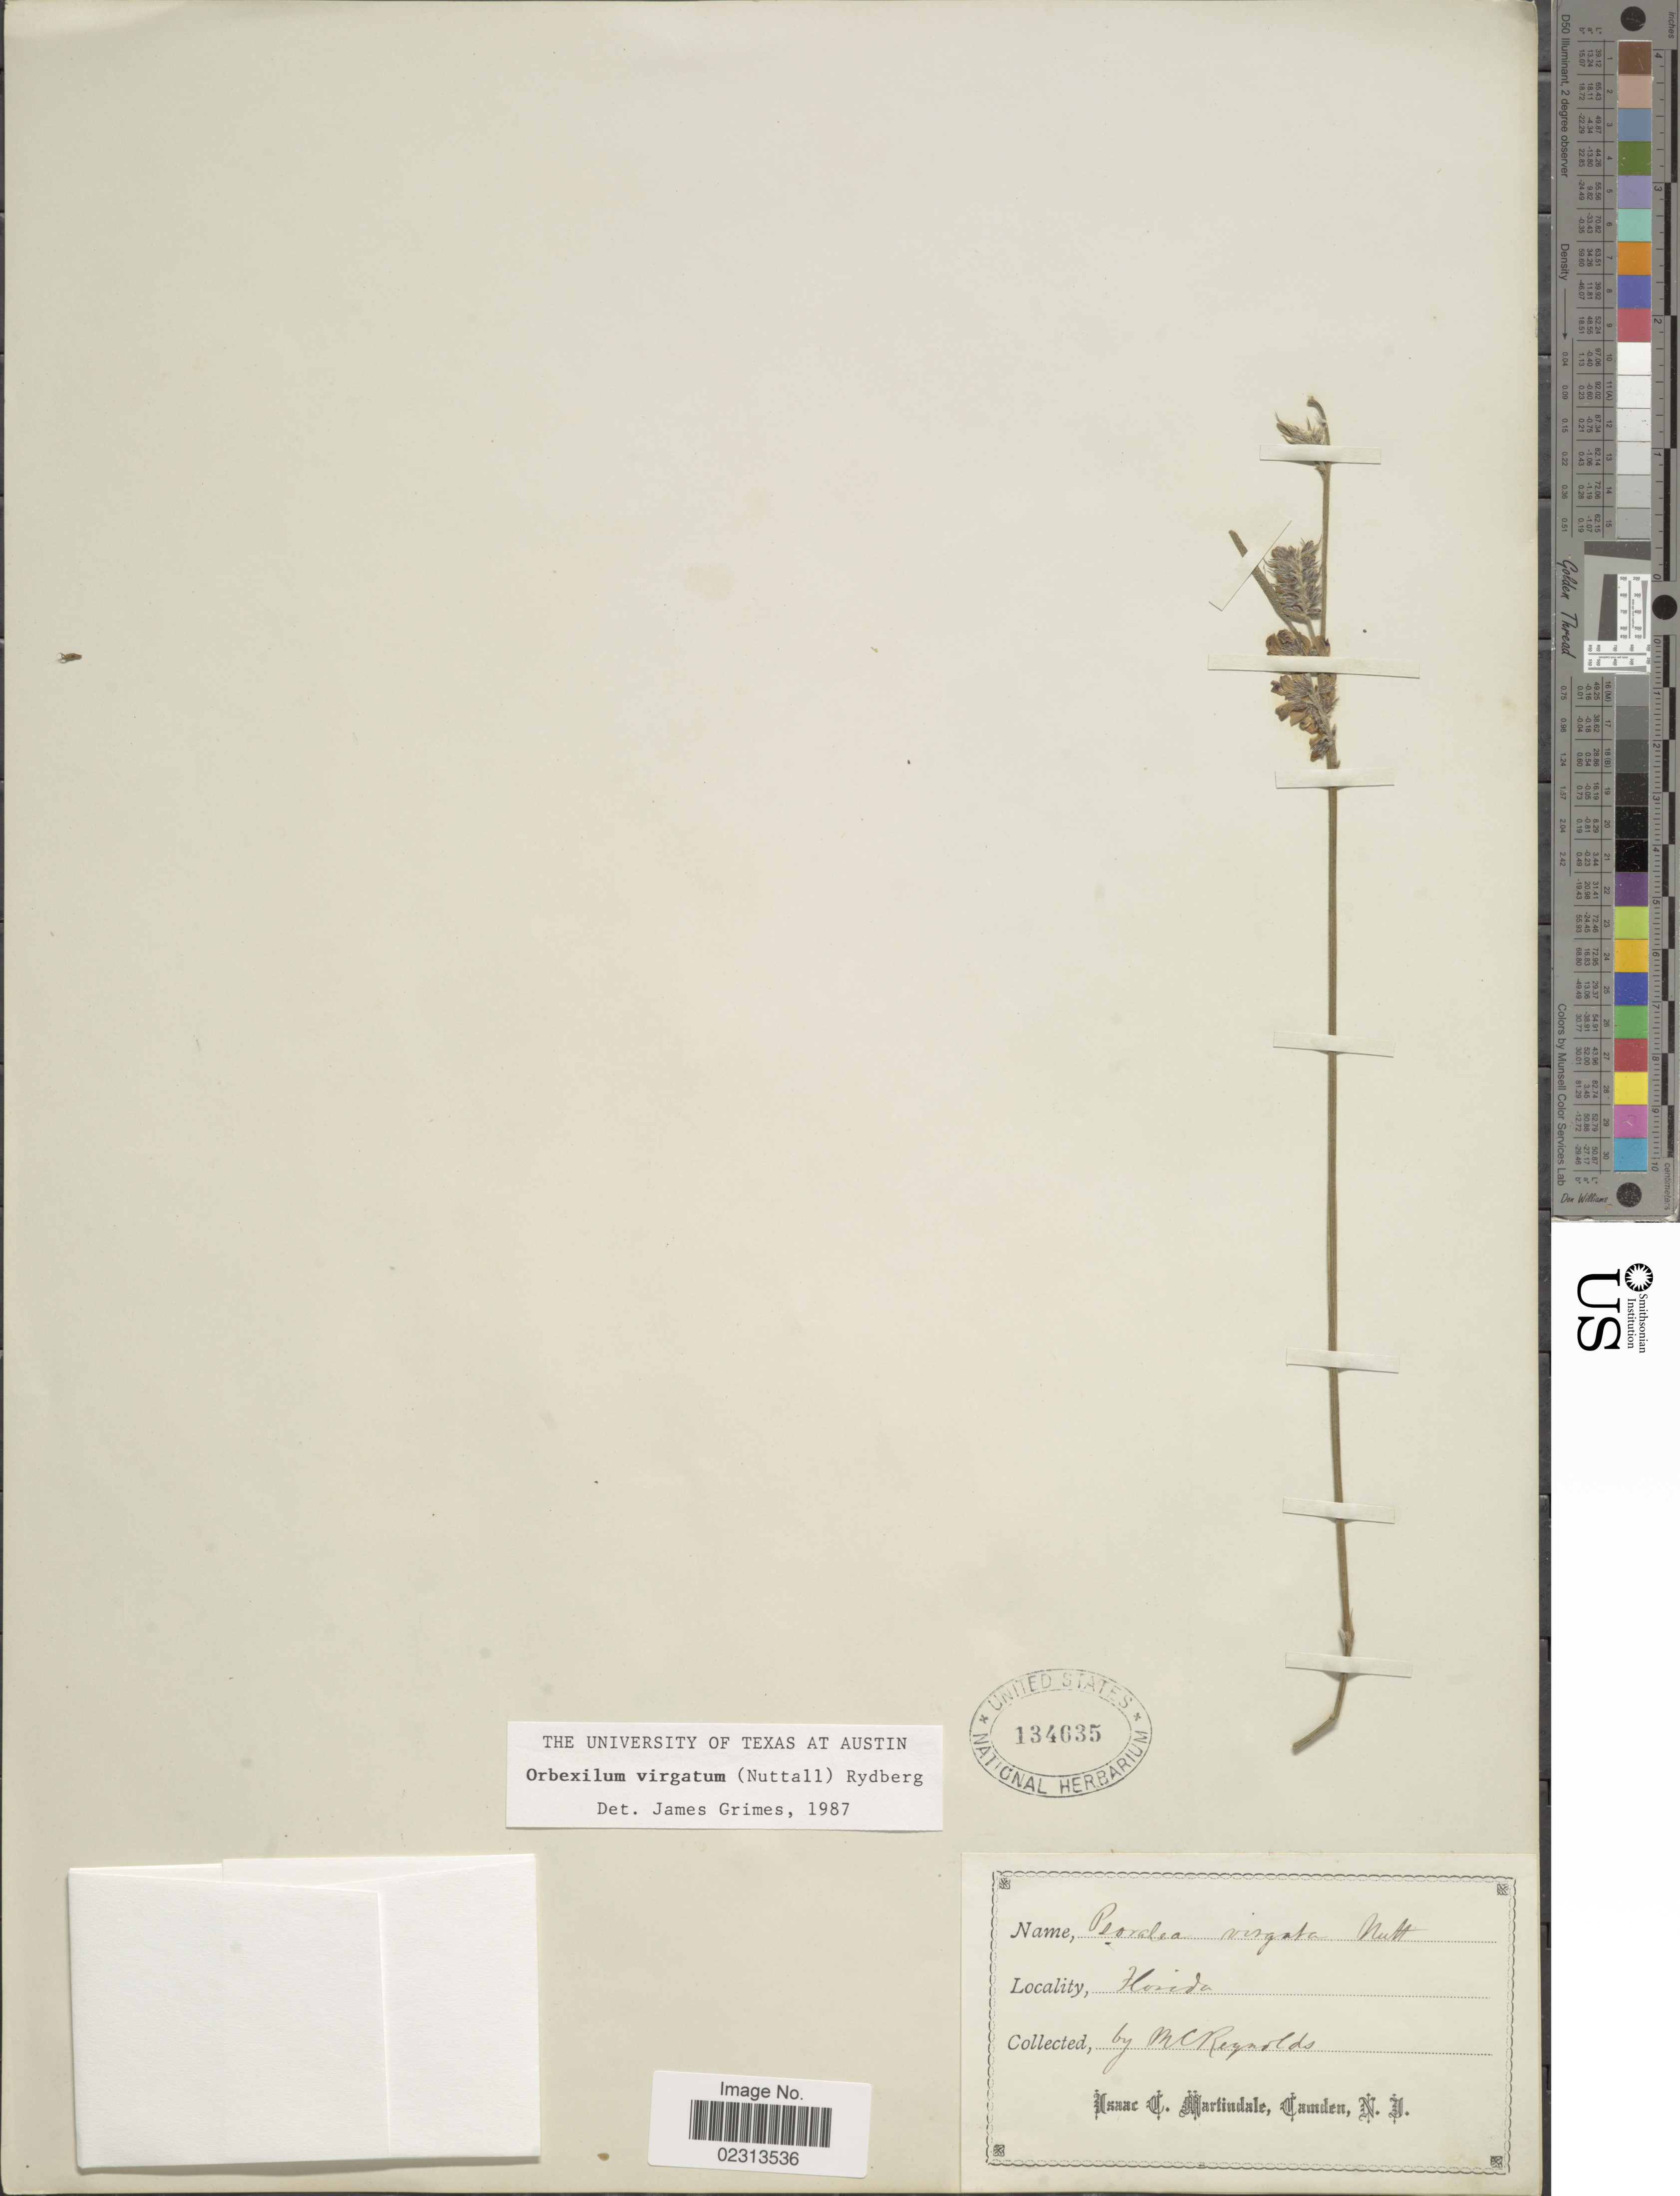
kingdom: Plantae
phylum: Tracheophyta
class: Magnoliopsida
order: Fabales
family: Fabaceae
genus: Orbexilum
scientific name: Orbexilum virgatum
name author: (Nutt.) Rydb.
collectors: McReynolds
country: United States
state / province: Florida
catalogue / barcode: US 134635